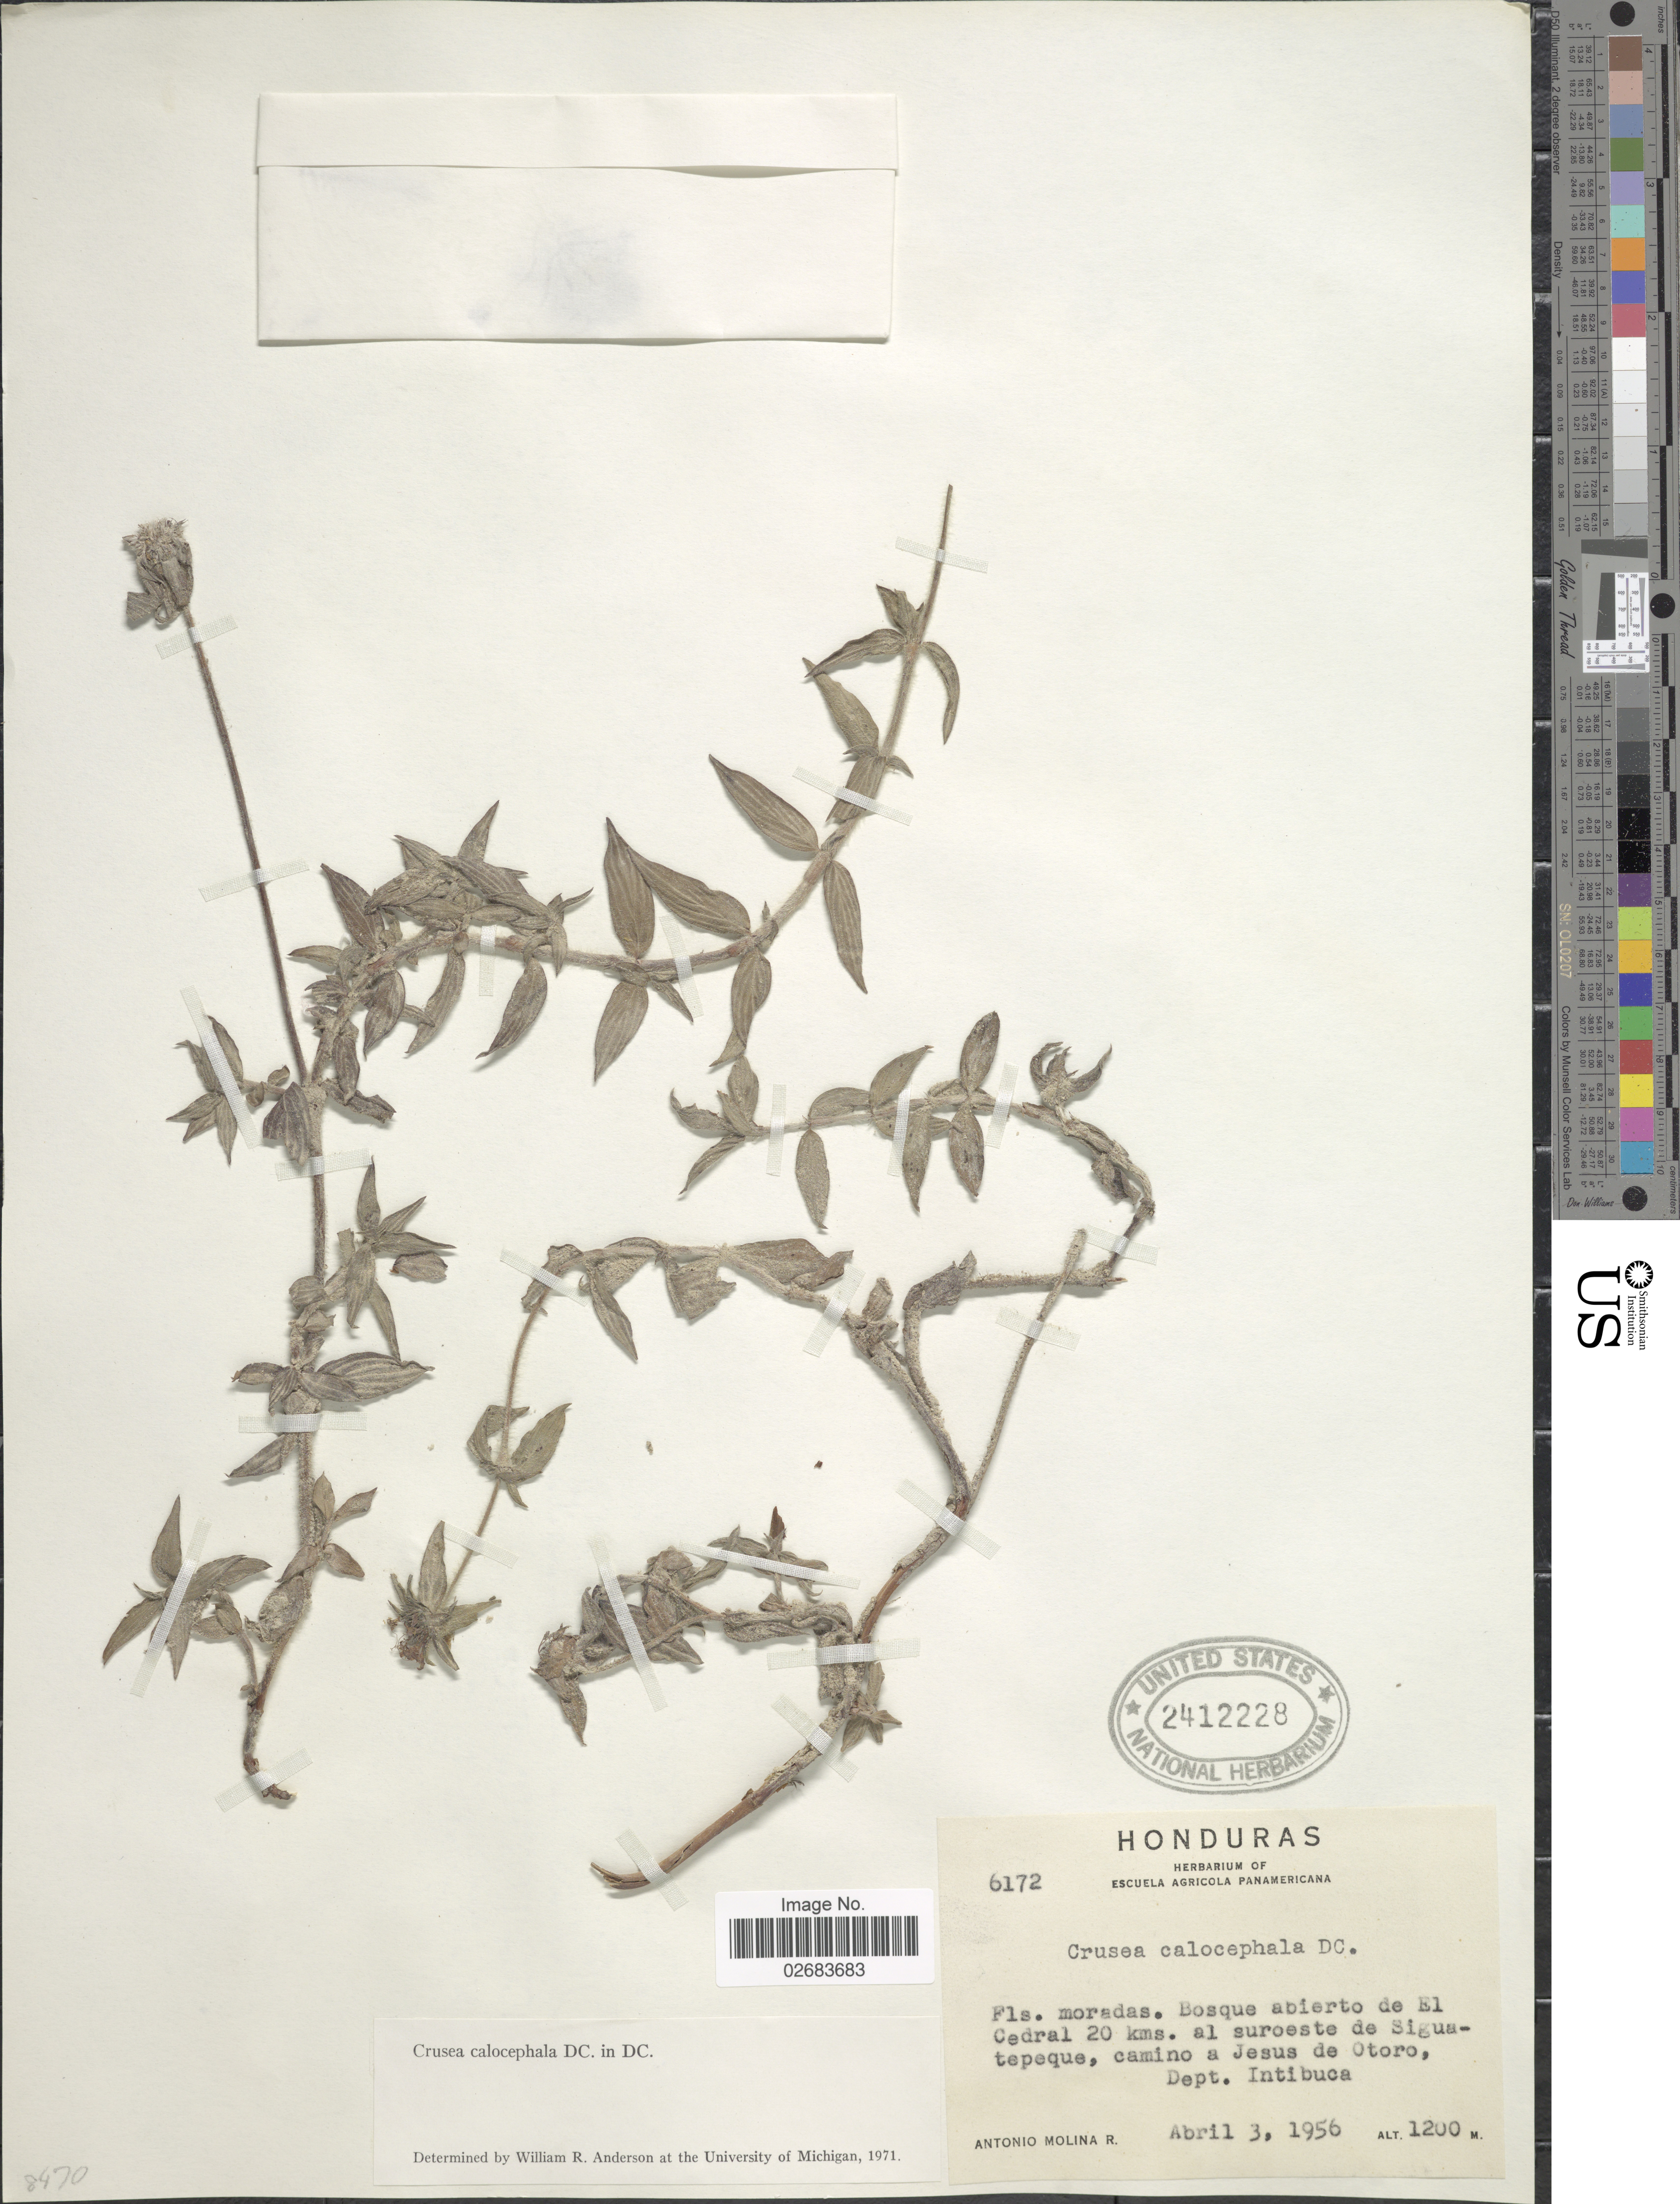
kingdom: Plantae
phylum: Tracheophyta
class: Magnoliopsida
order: Gentianales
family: Rubiaceae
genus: Crusea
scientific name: Crusea calocephala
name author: DC.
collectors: A. Molina R.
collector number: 6172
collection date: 1956-04-03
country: Honduras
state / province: Intibuca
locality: Bosque abierto de El Cedral 20 kms. al suroeste de Siguatepeque, camino a Jesus de Otoro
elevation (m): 1200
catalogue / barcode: US 2412228